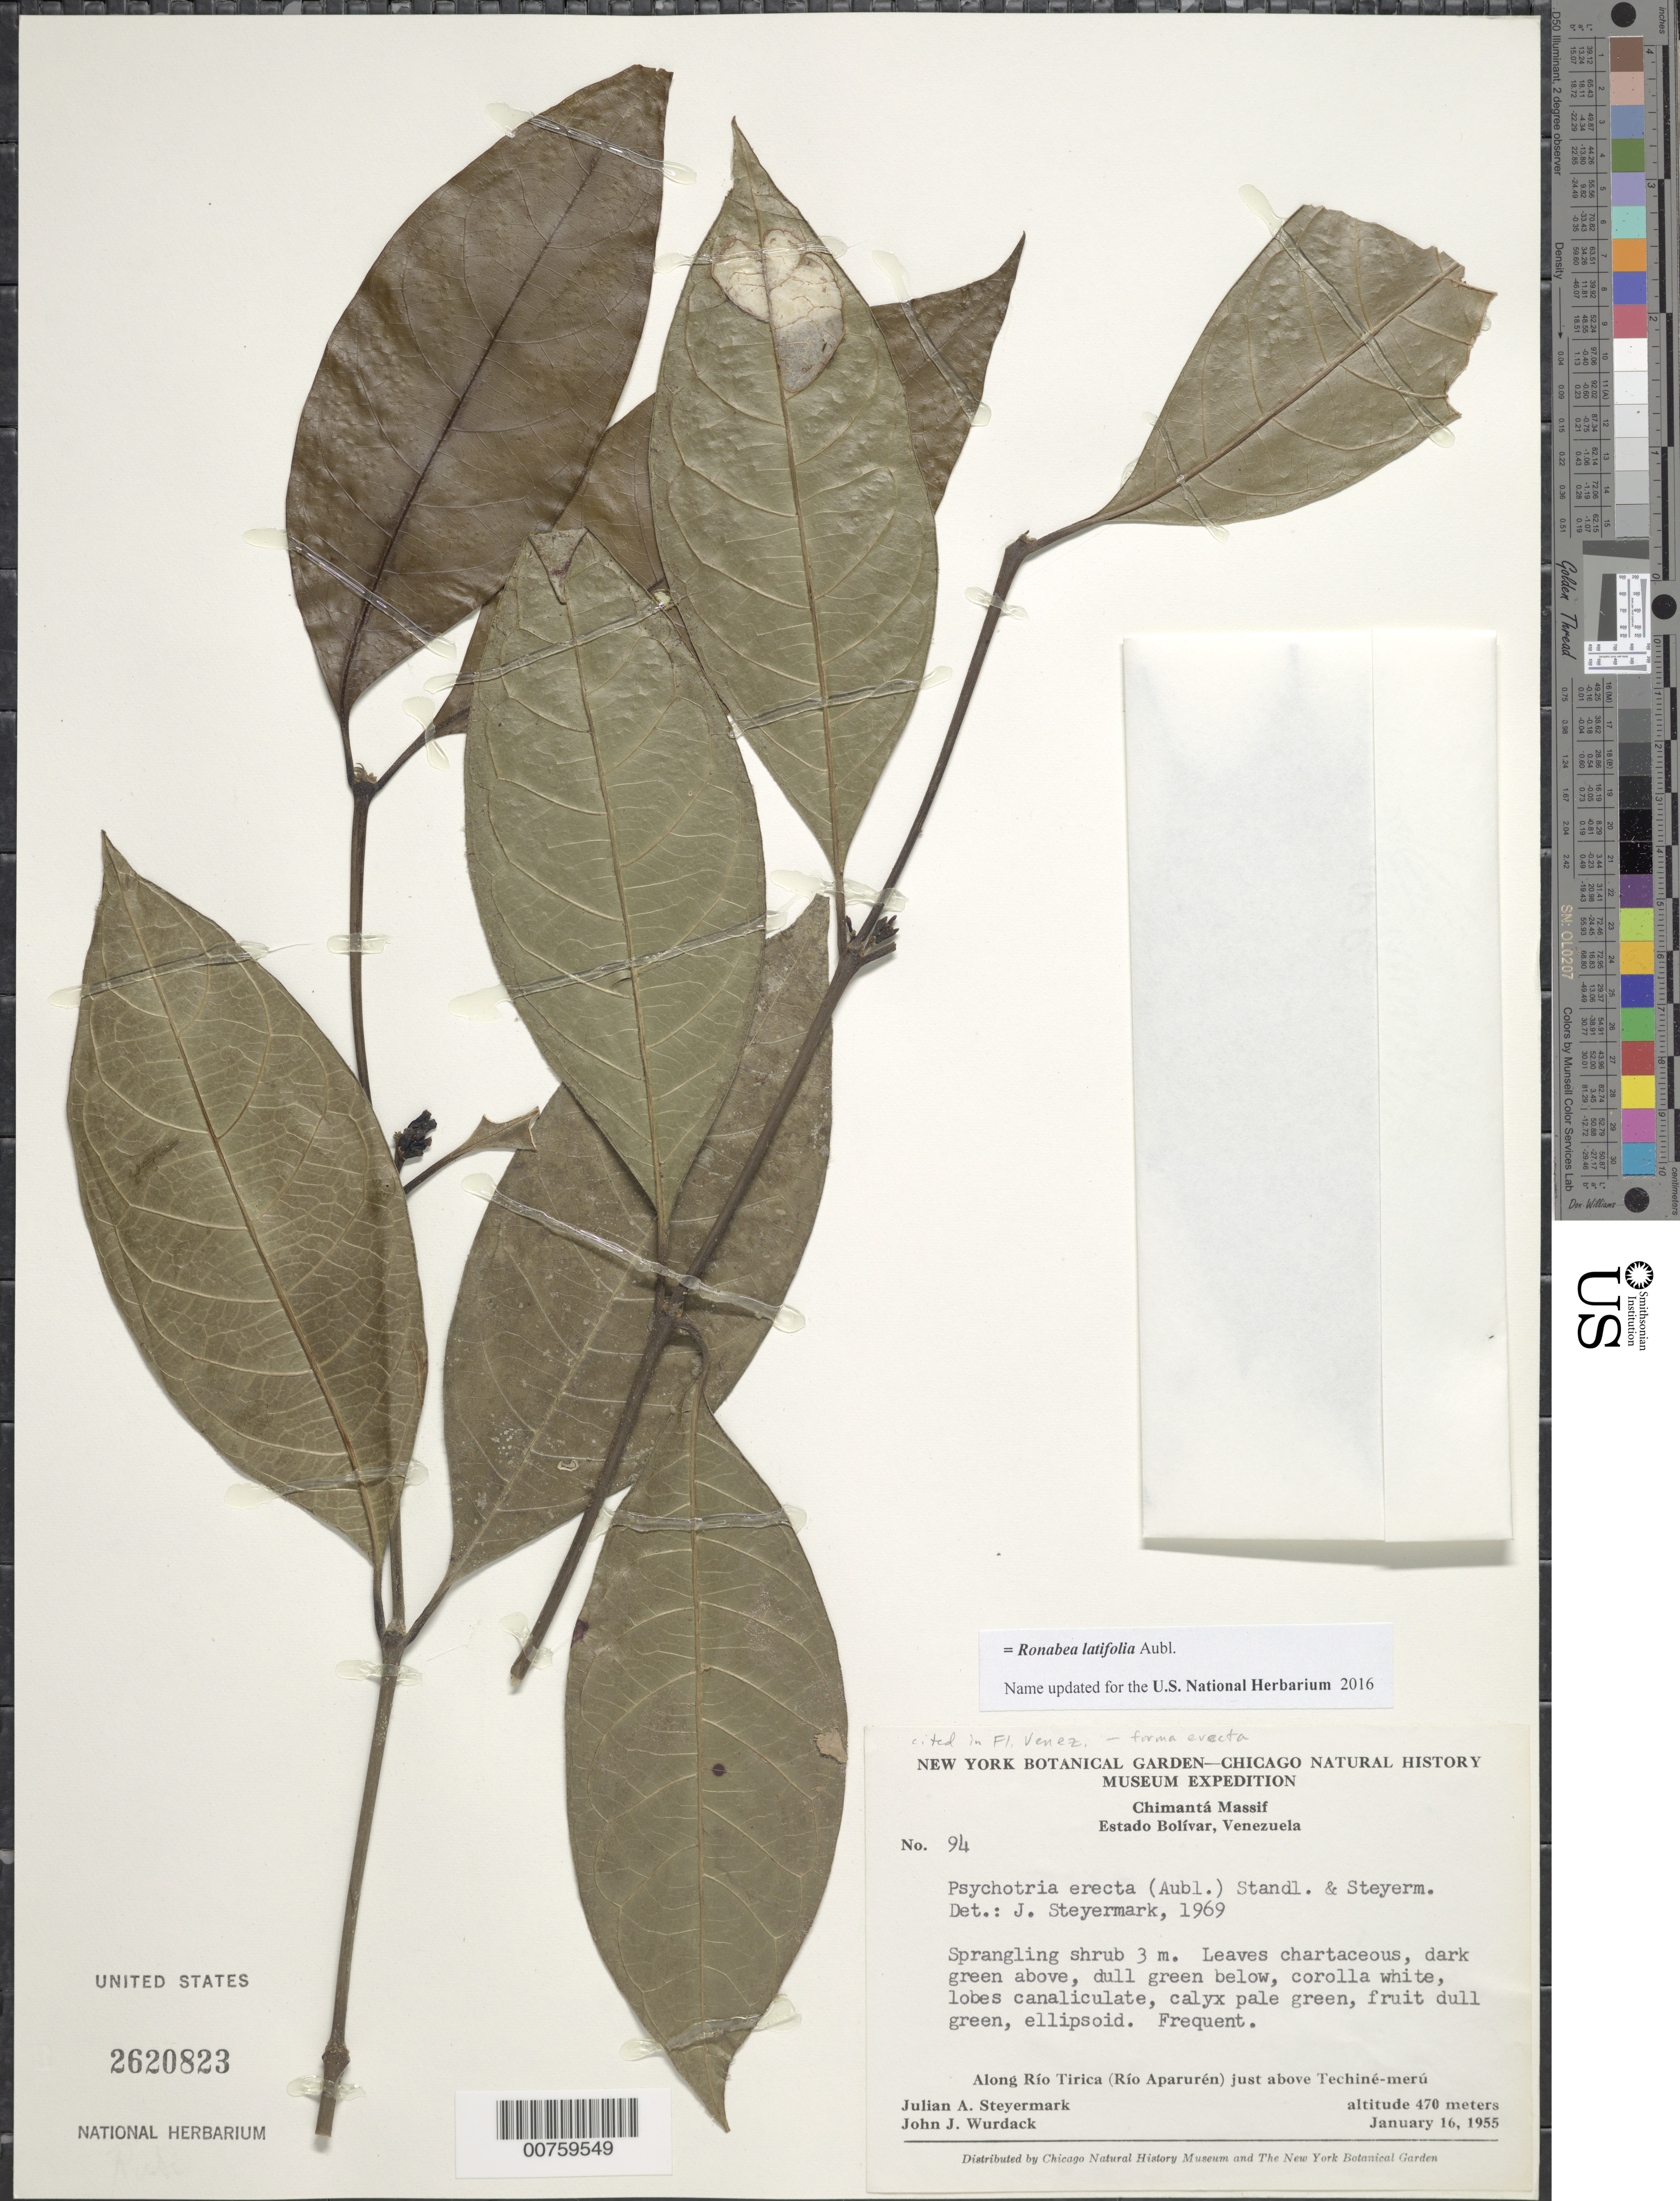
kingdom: Plantae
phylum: Tracheophyta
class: Magnoliopsida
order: Gentianales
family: Rubiaceae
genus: Psychotria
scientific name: Psychotria erecta f. erecta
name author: (Aubl.) Standl. & Steyerm.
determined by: Steyermark, Julian A., (VEN)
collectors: J. Steyermark & J. J. Wurdack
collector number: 55 94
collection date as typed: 16-Jan-55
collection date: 1955-01-16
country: Venezuela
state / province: Bolívar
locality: Chimantá Massif, along Río Tirica (Río Aparurén) just above Techiné-merú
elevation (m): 470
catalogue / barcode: US 2620823